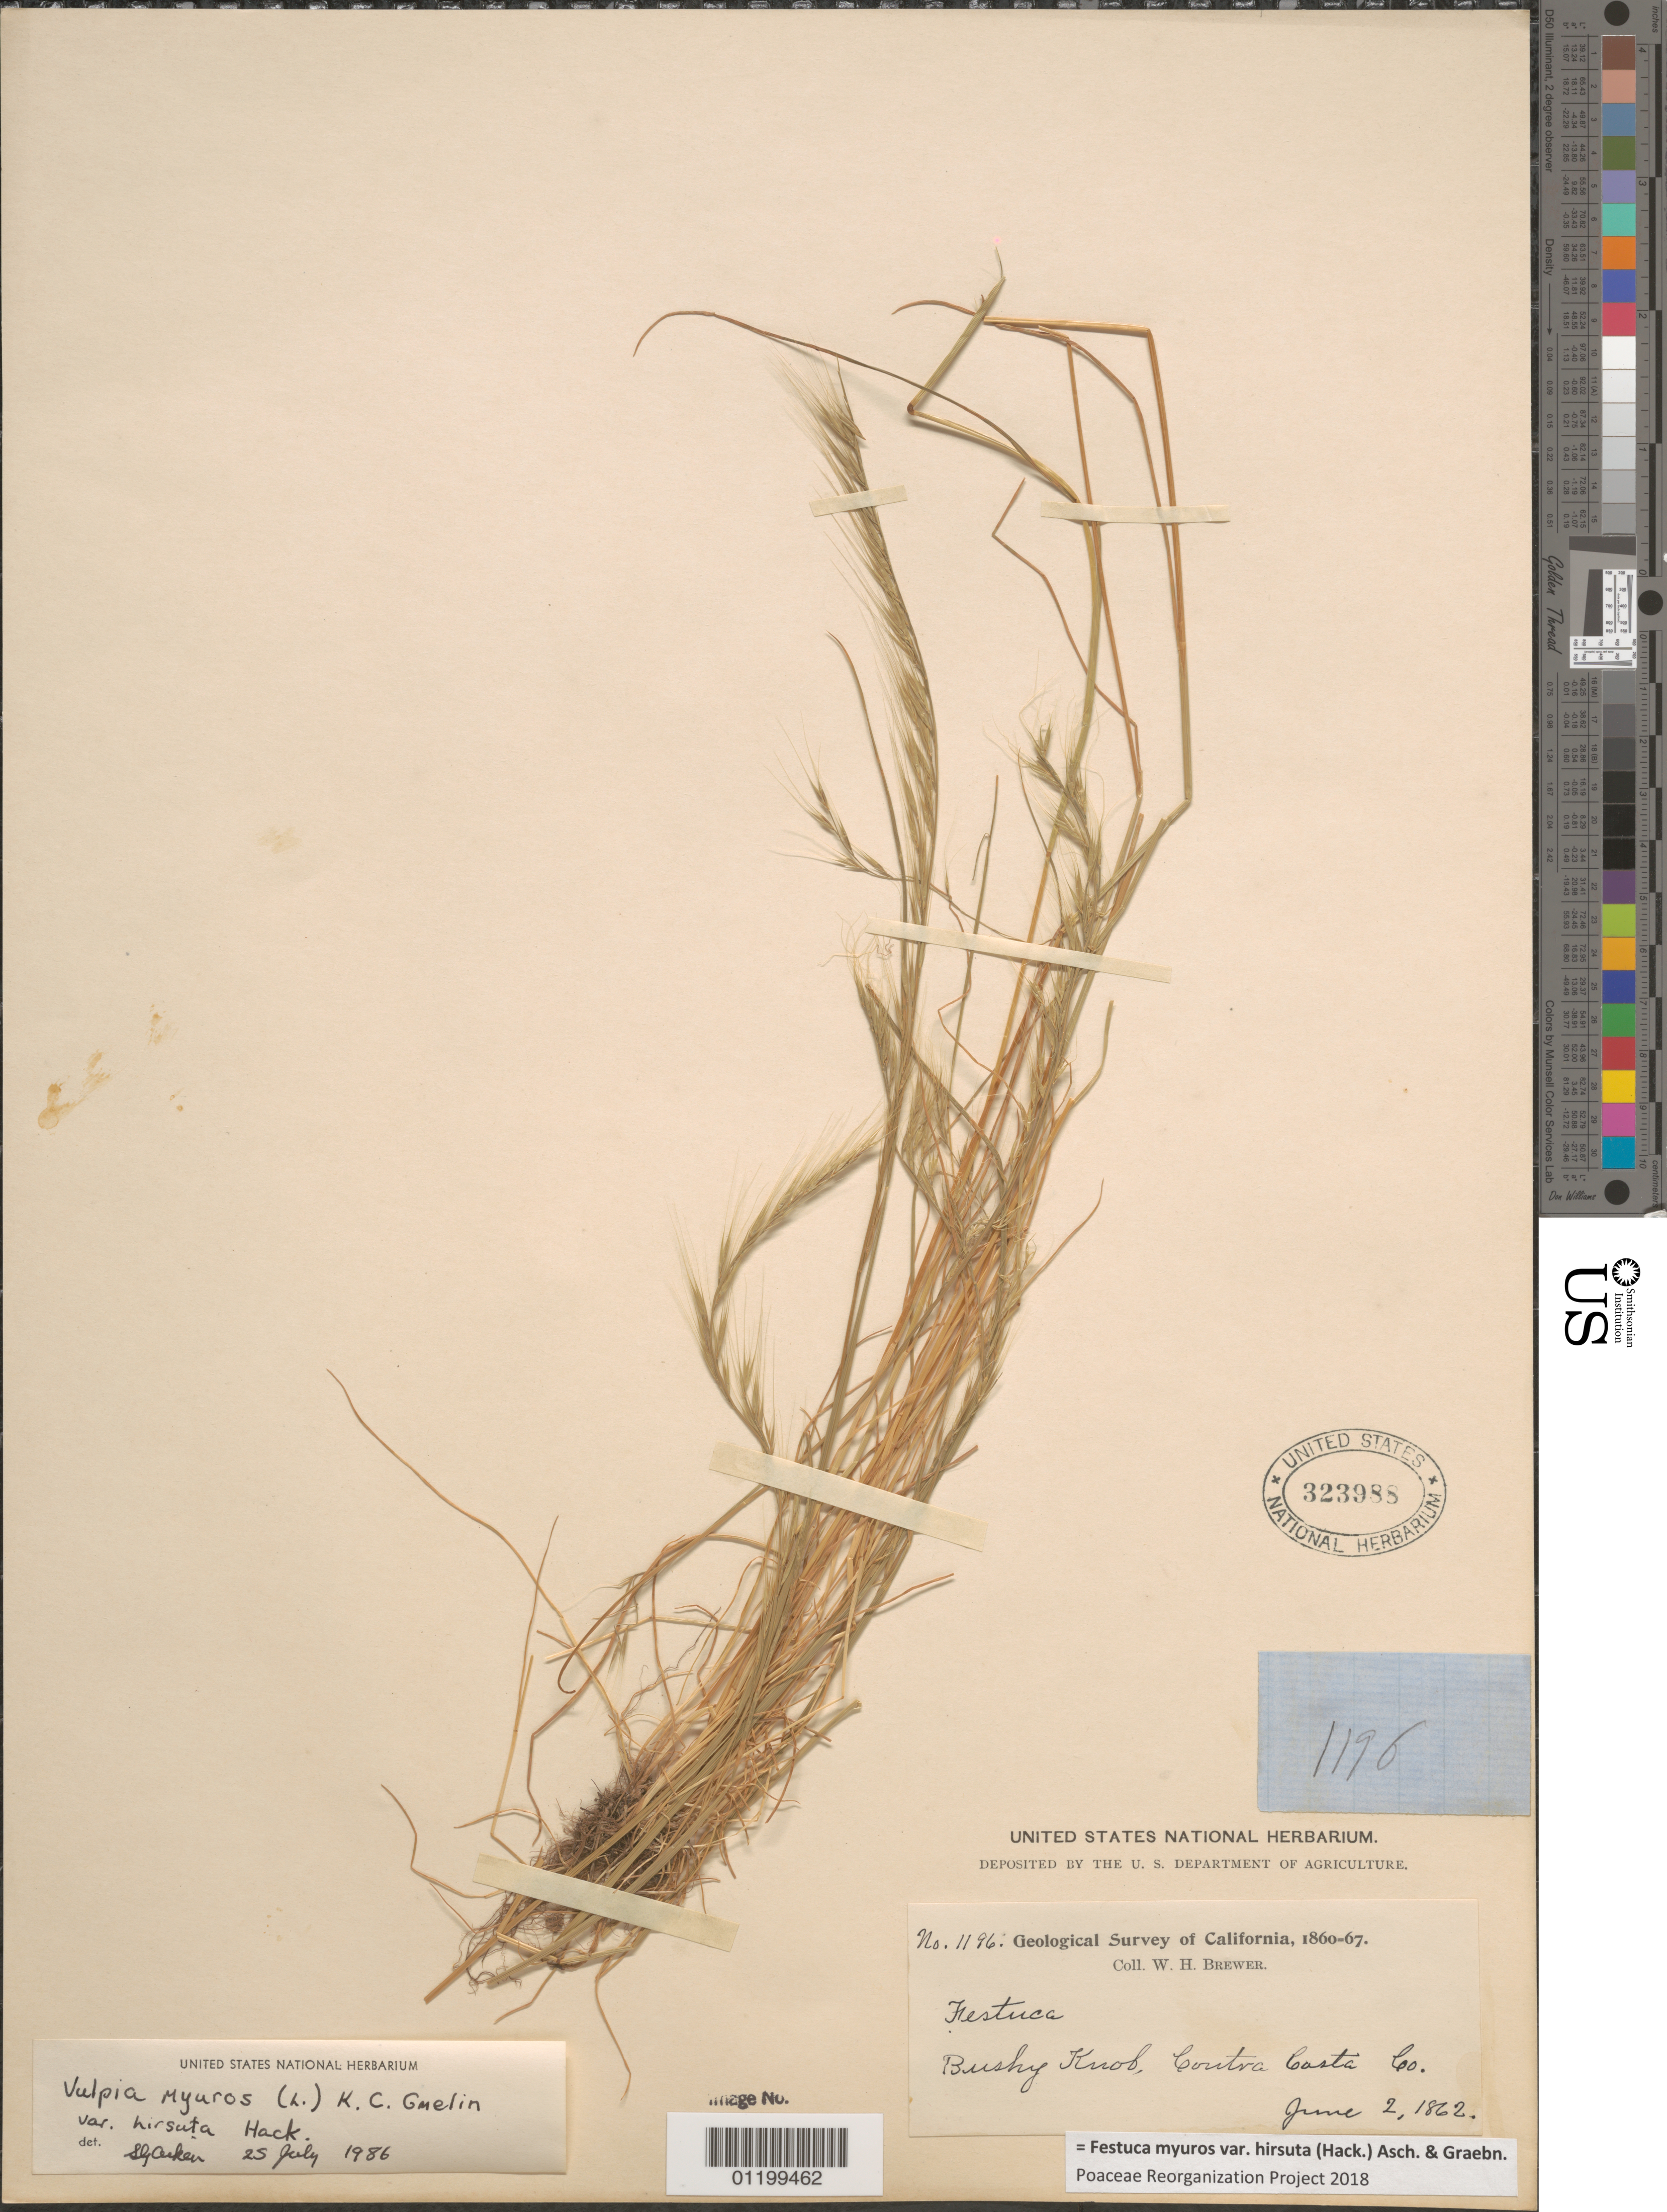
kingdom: Plantae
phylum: Tracheophyta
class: Liliopsida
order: Poales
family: Poaceae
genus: Festuca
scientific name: Festuca myuros var. hirsuta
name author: (Hack.) Asch. & Graebn.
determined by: Poaceae Reorganization Project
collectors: W. H. Brewer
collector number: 1196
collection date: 1862-06-02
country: United States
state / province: California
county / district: Contra Costa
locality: Bushy Knob.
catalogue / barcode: US 323988